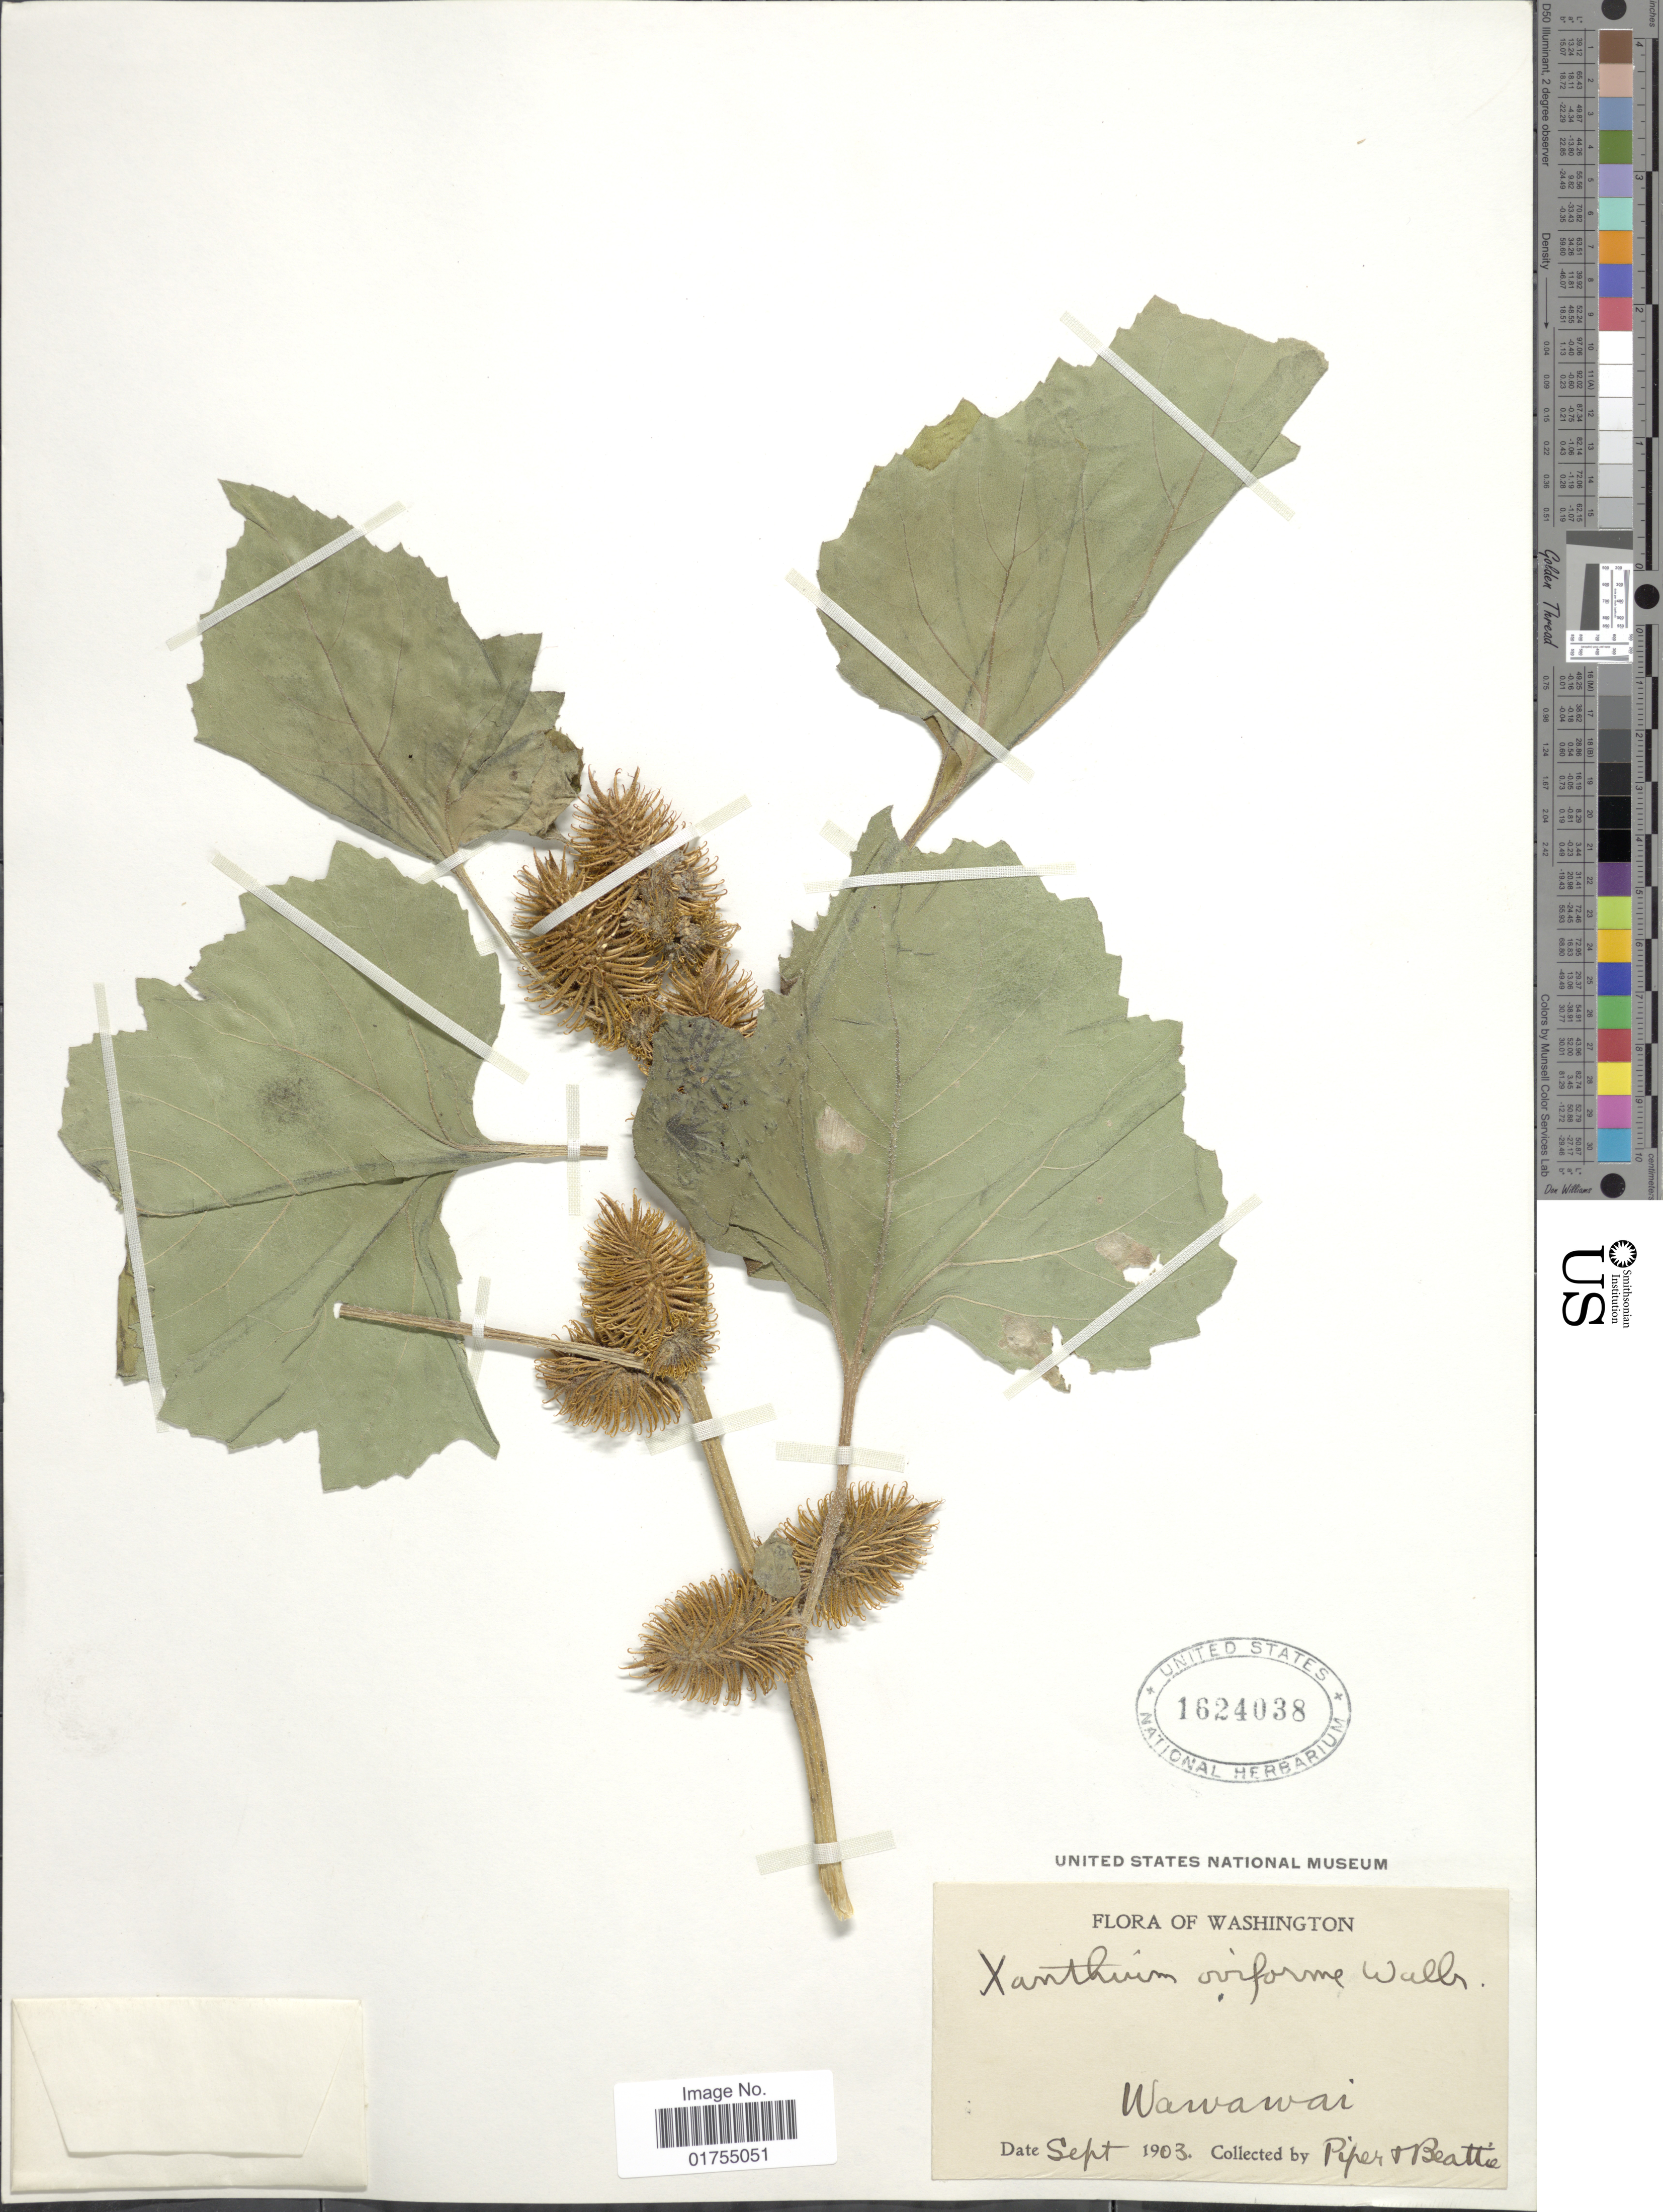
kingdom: Plantae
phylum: Tracheophyta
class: Magnoliopsida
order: Asterales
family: Asteraceae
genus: Xanthium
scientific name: Xanthium oviforme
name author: Wallr.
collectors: C. V. Piper & Beattie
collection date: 1903-09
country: United States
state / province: Washington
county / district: Whitman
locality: Wawawai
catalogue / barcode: US 1624038